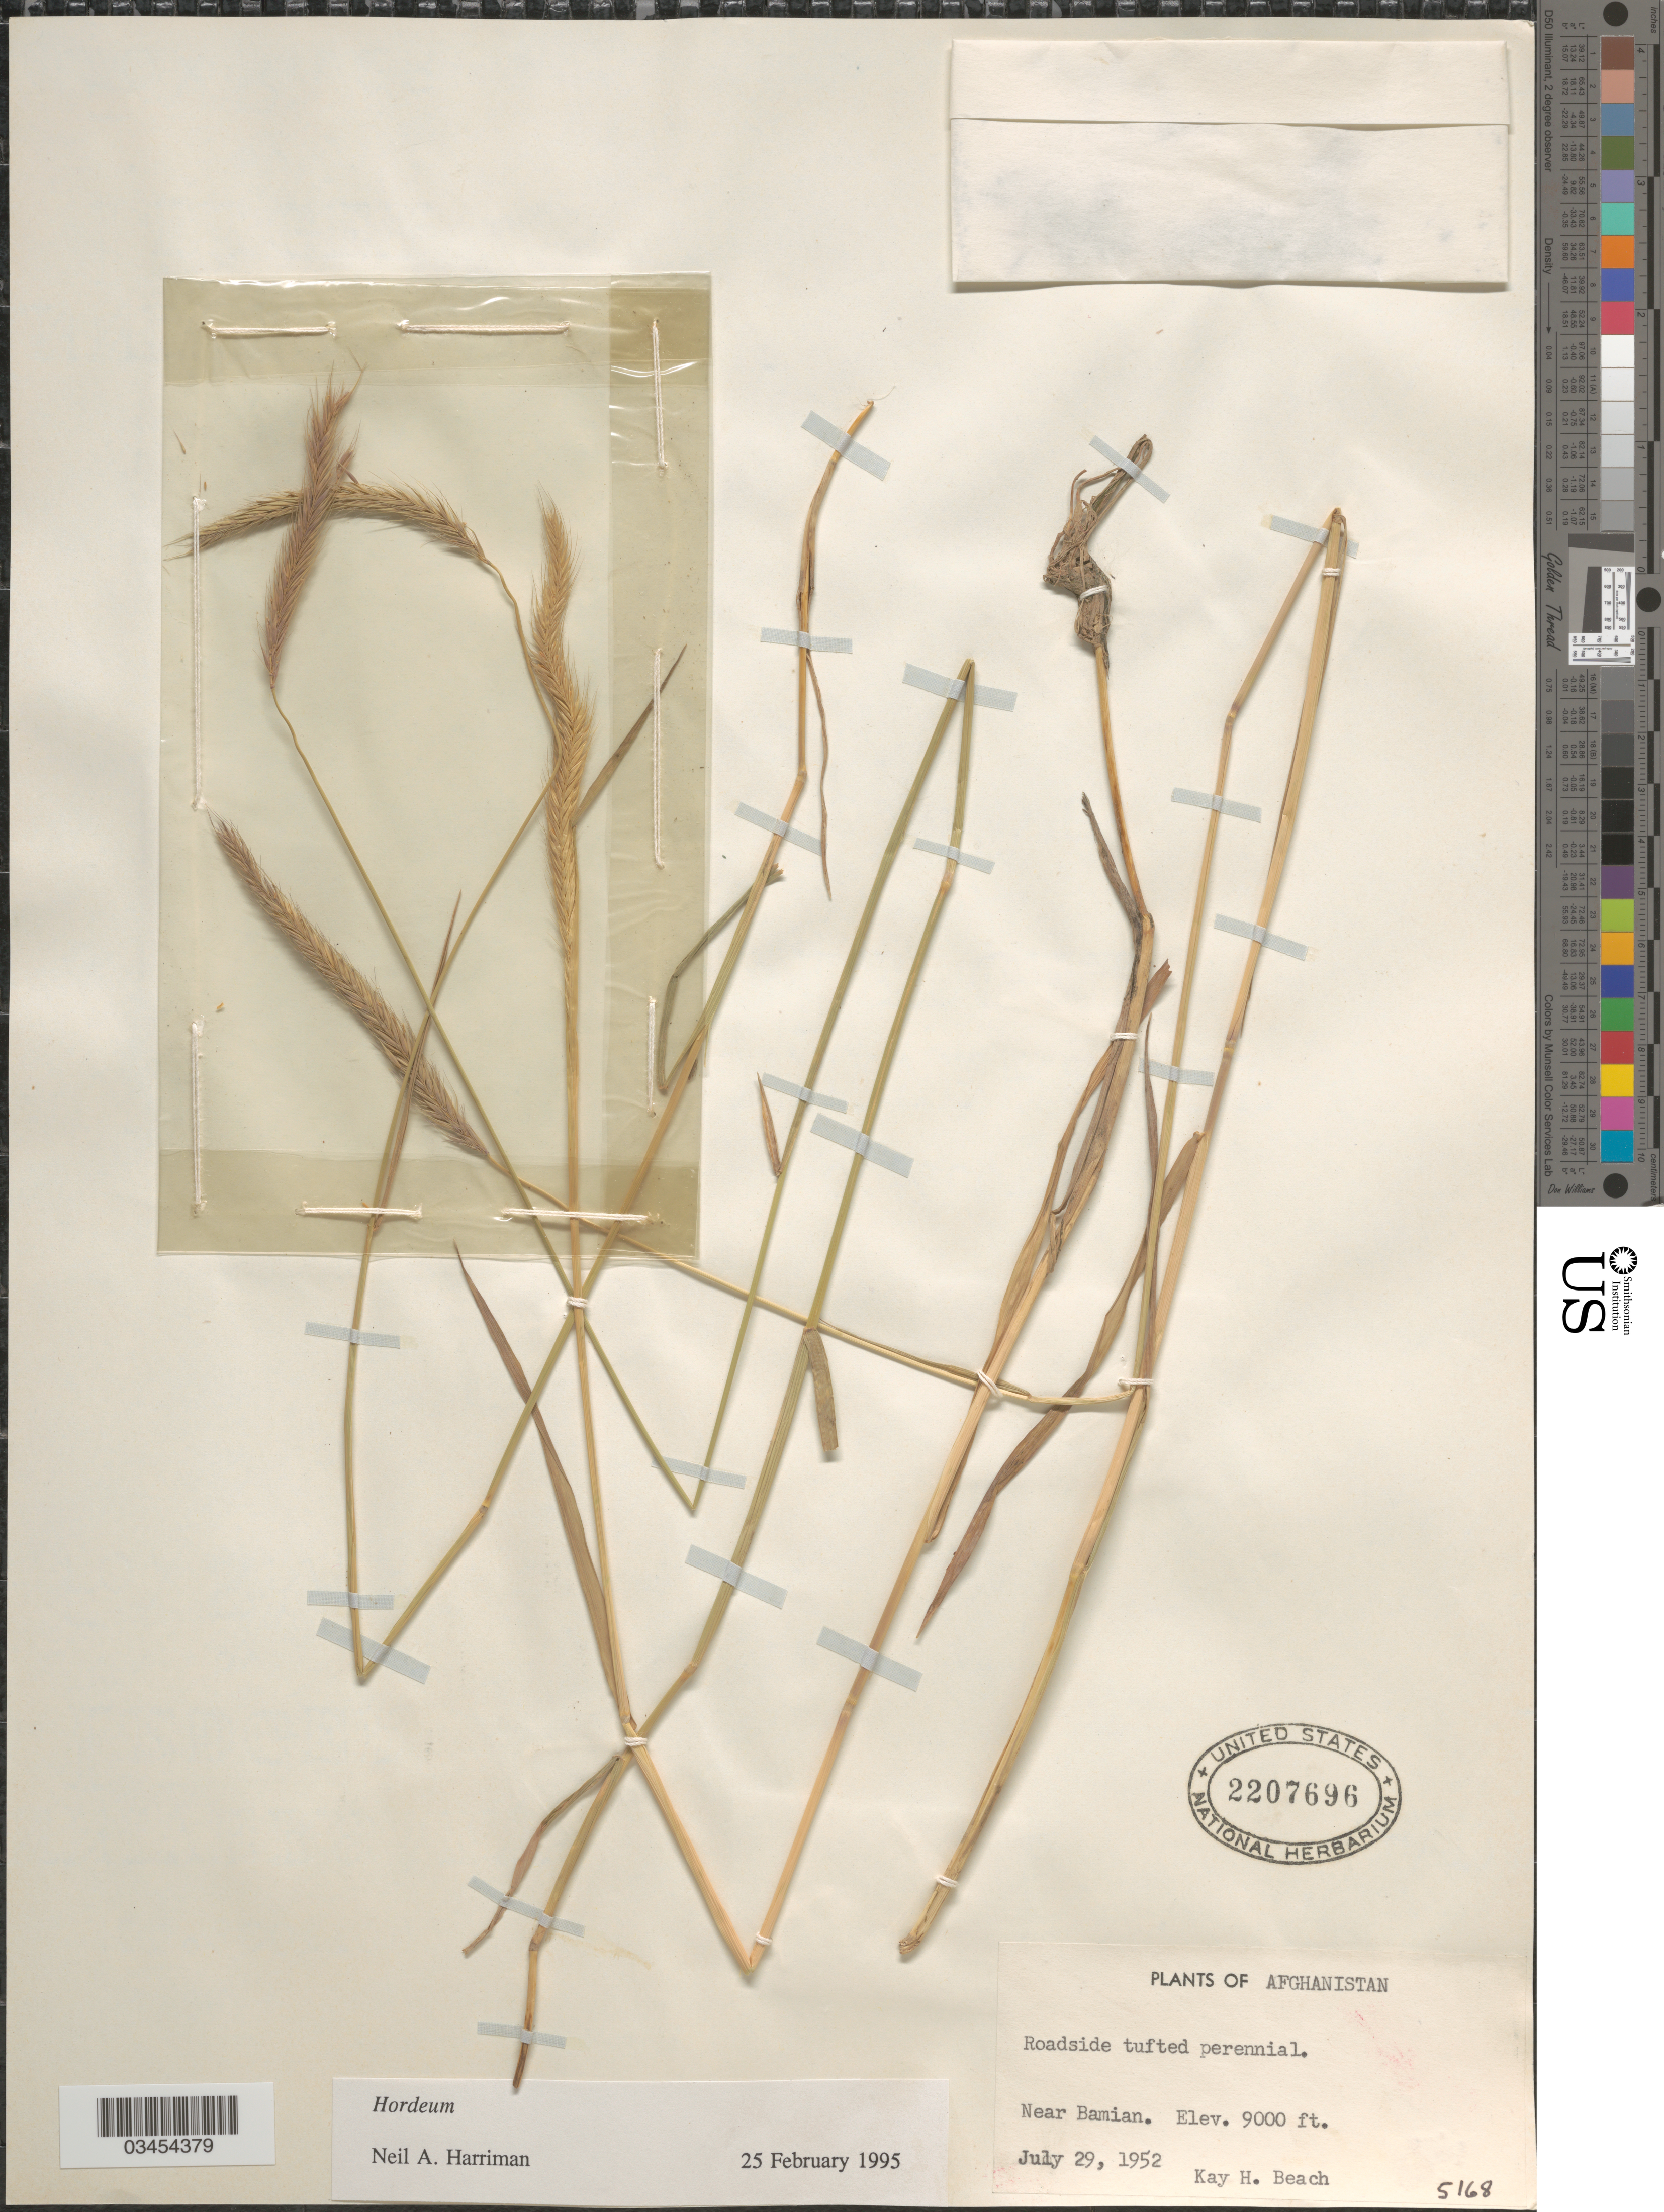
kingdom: Plantae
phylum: Tracheophyta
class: Liliopsida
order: Poales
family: Poaceae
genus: Hordeum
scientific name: Hordeum sp.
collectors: K. H. Beach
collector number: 5168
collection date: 1952-07-29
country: Afghanistan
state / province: Bamian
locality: Near Bamian.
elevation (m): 2743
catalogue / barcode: US 2207696